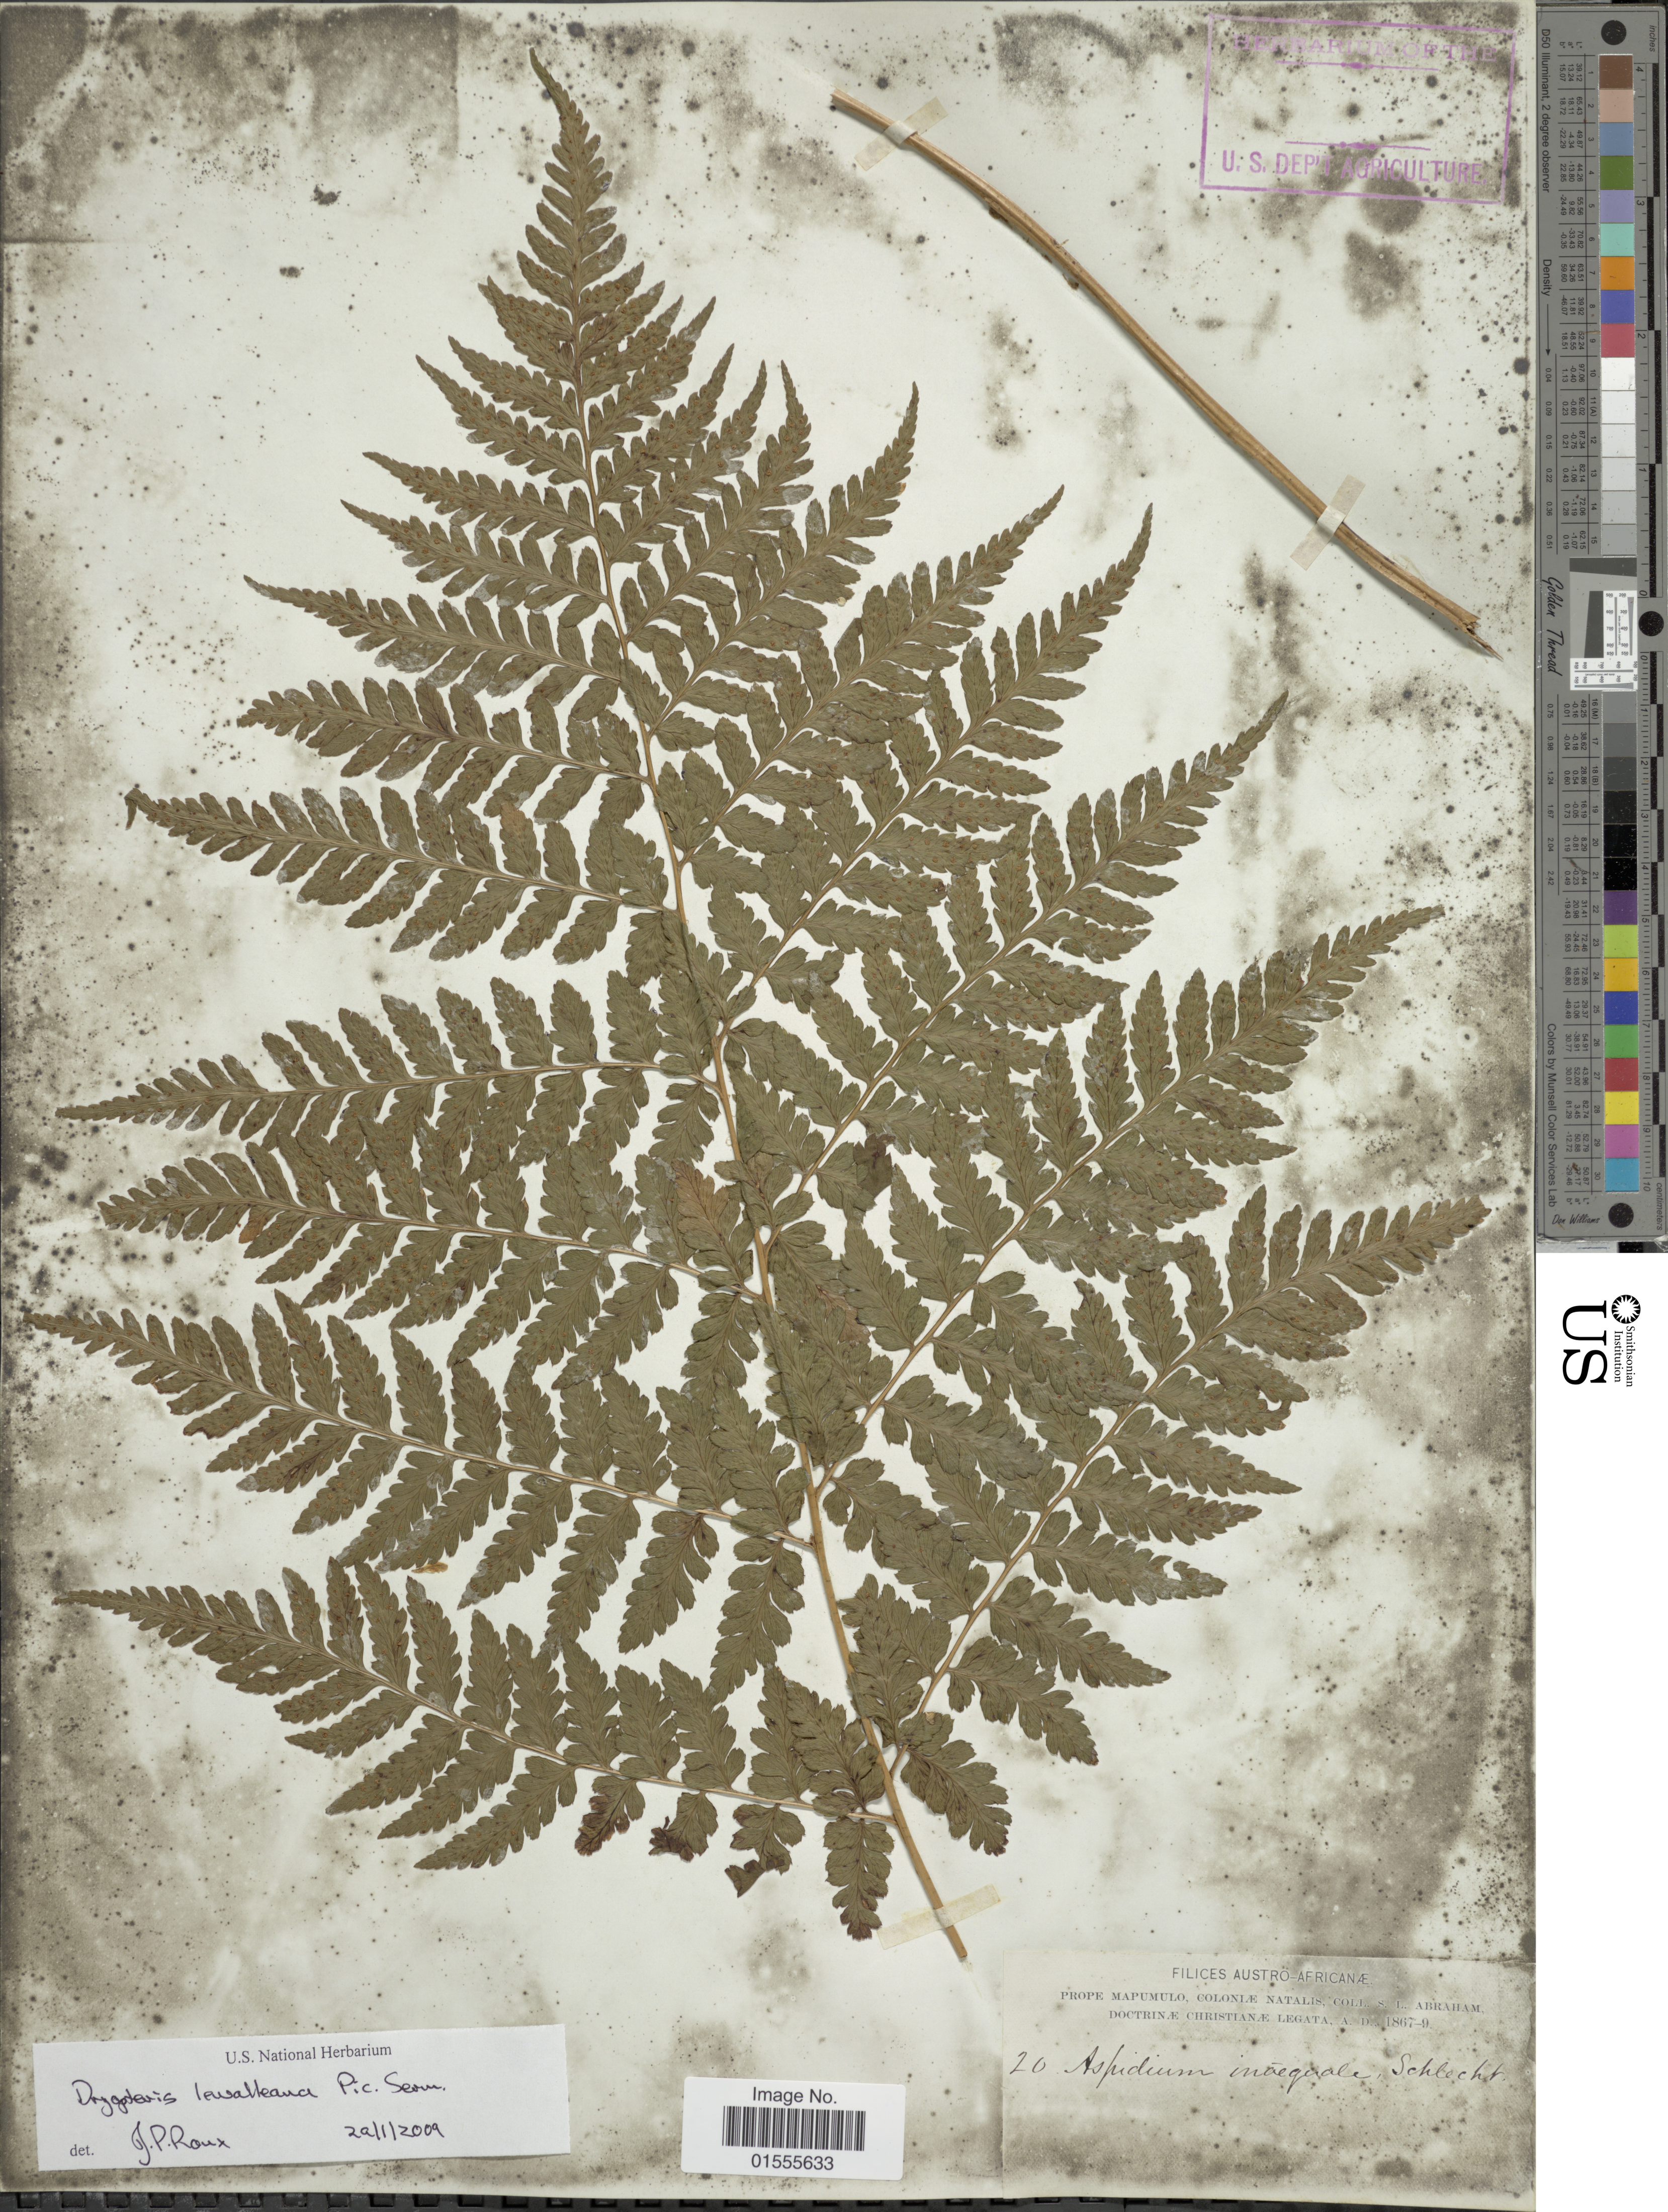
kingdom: Plantae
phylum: Tracheophyta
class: Polypodiopsida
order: Polypodiales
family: Dryopteridaceae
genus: Dryopteris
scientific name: Dryopteris lewalleana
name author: Pic. Serm.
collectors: S. Abraham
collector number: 20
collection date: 1867/1869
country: South Africa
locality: Porpe Mapumulo, Coloniæ Natalis